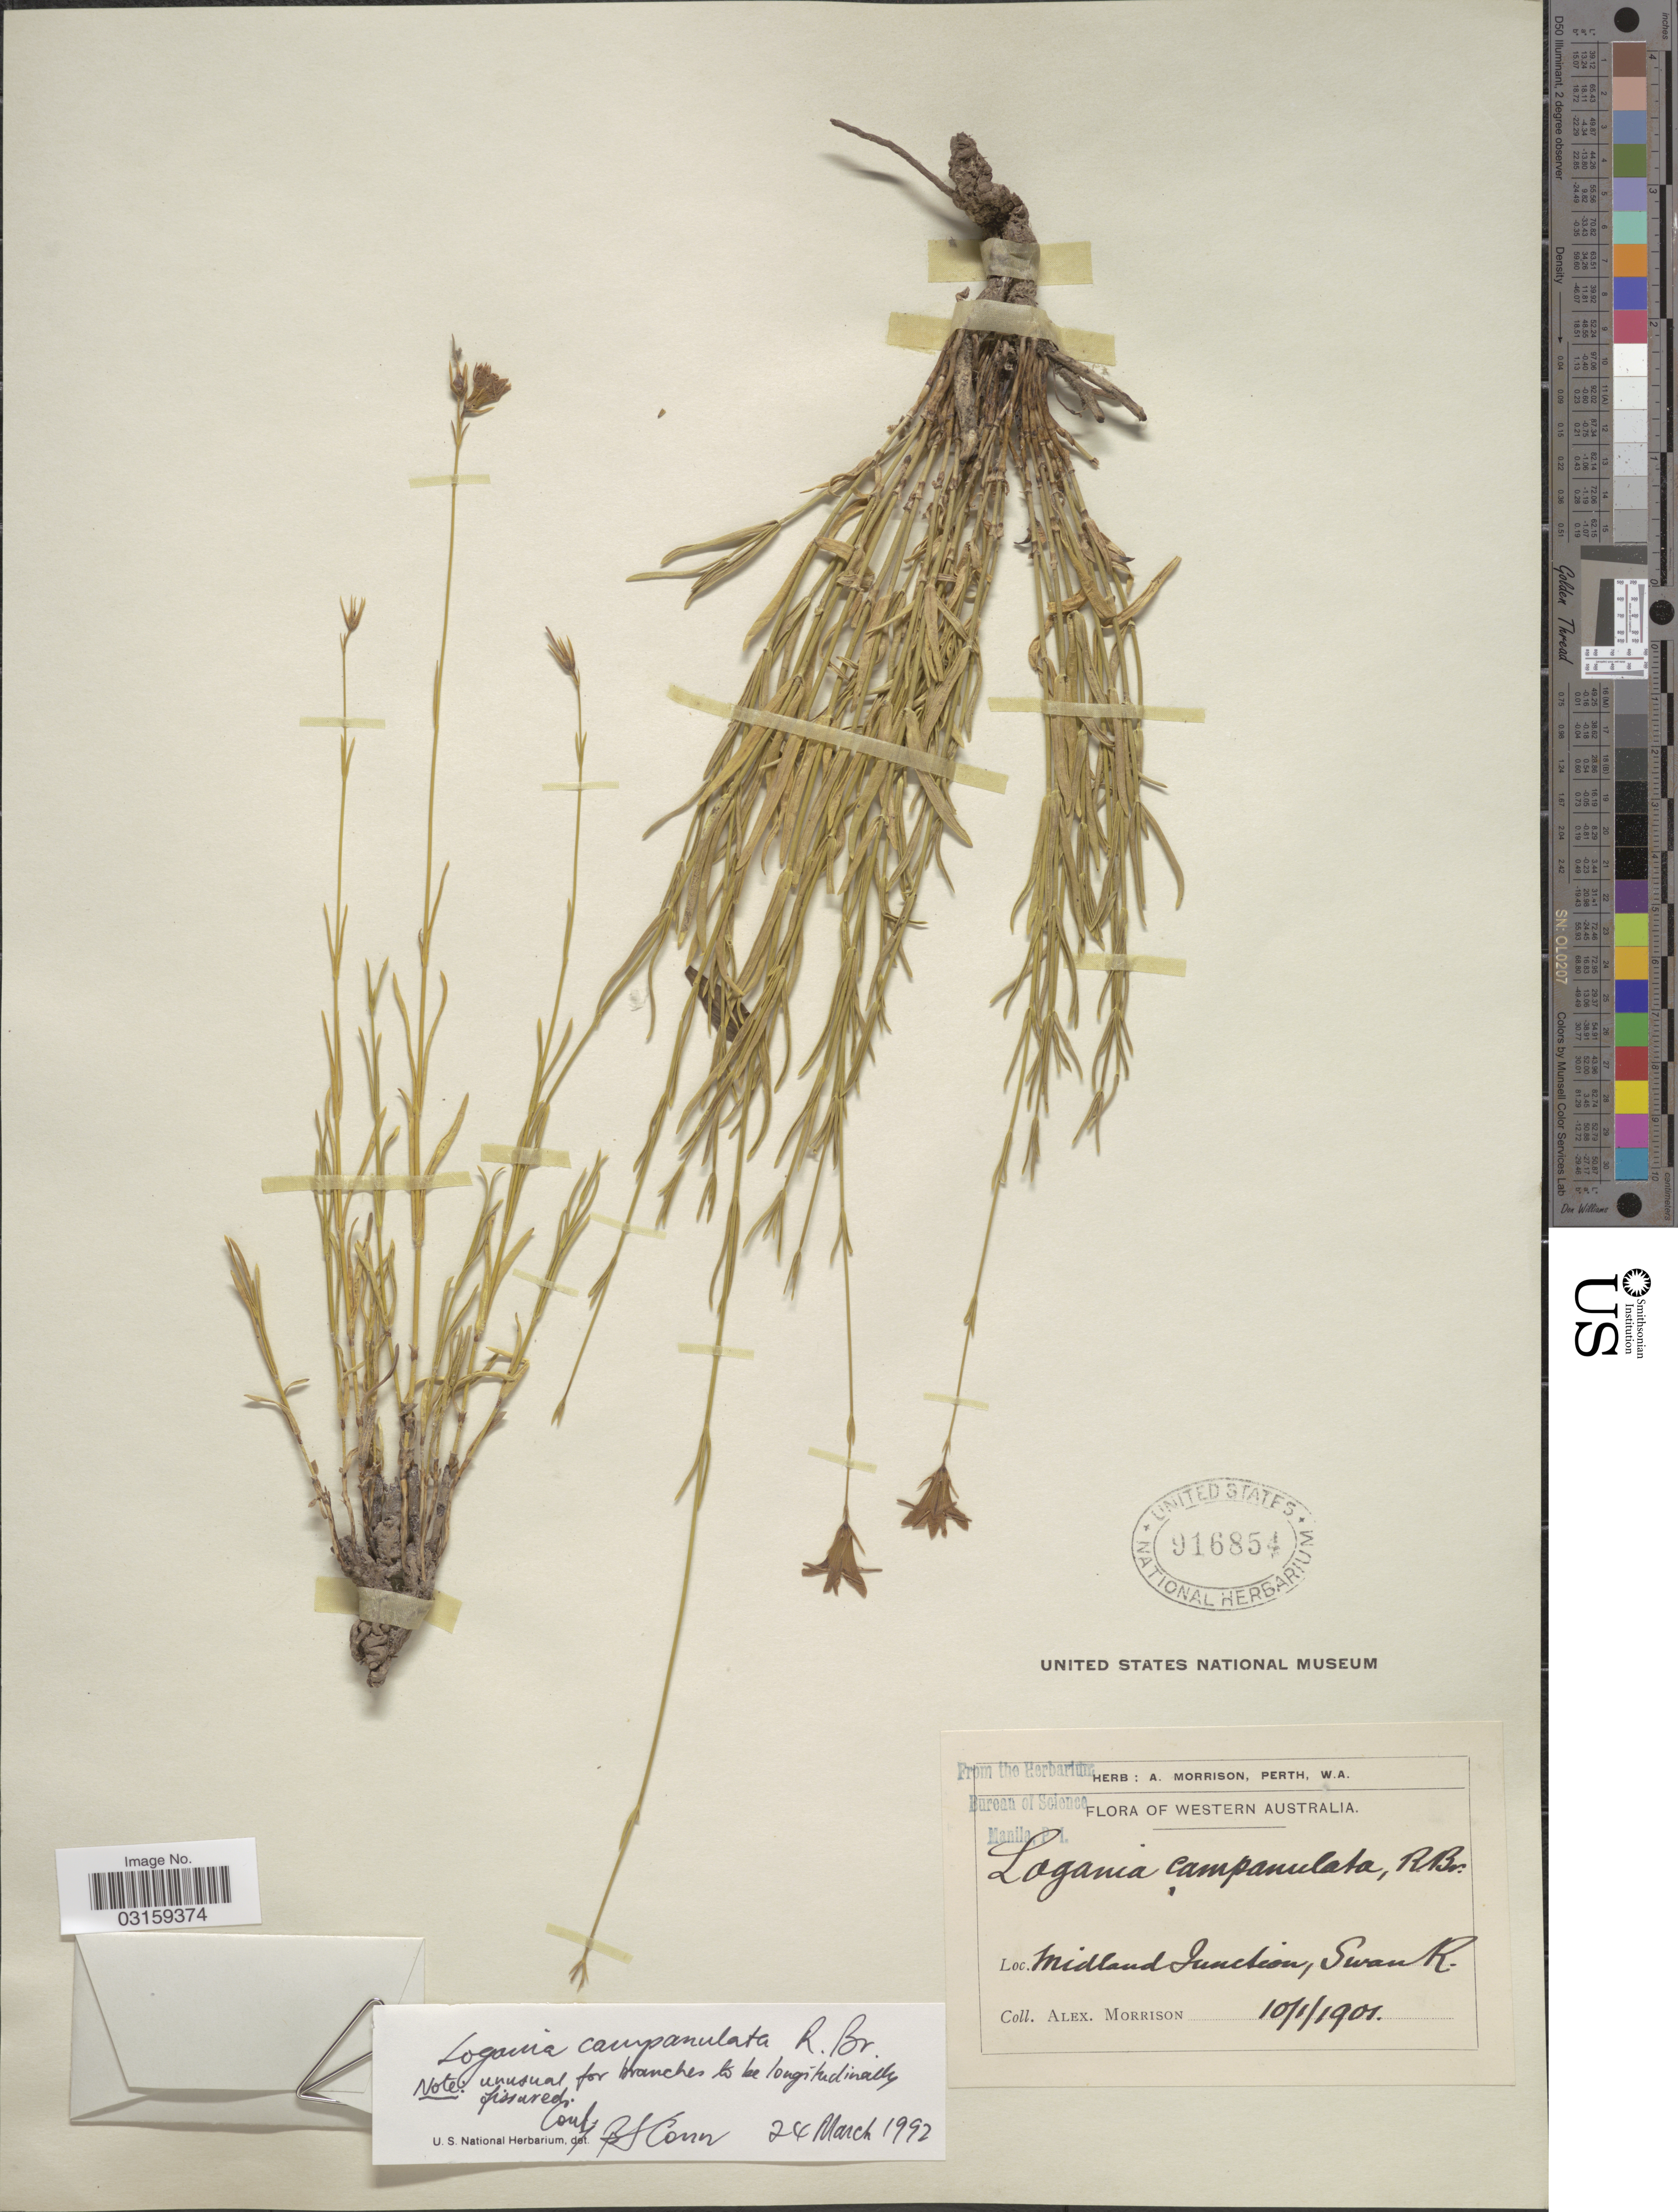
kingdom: Plantae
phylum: Tracheophyta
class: Magnoliopsida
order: Gentianales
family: Loganiaceae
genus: Orianthera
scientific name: Orianthera campanulata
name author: (R. Br.) C.S.P. Foster & B.J. Conn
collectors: A. Morrison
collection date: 1901-01-10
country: Australia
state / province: Western Australia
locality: Midland Junction, Swan R.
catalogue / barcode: US 916854